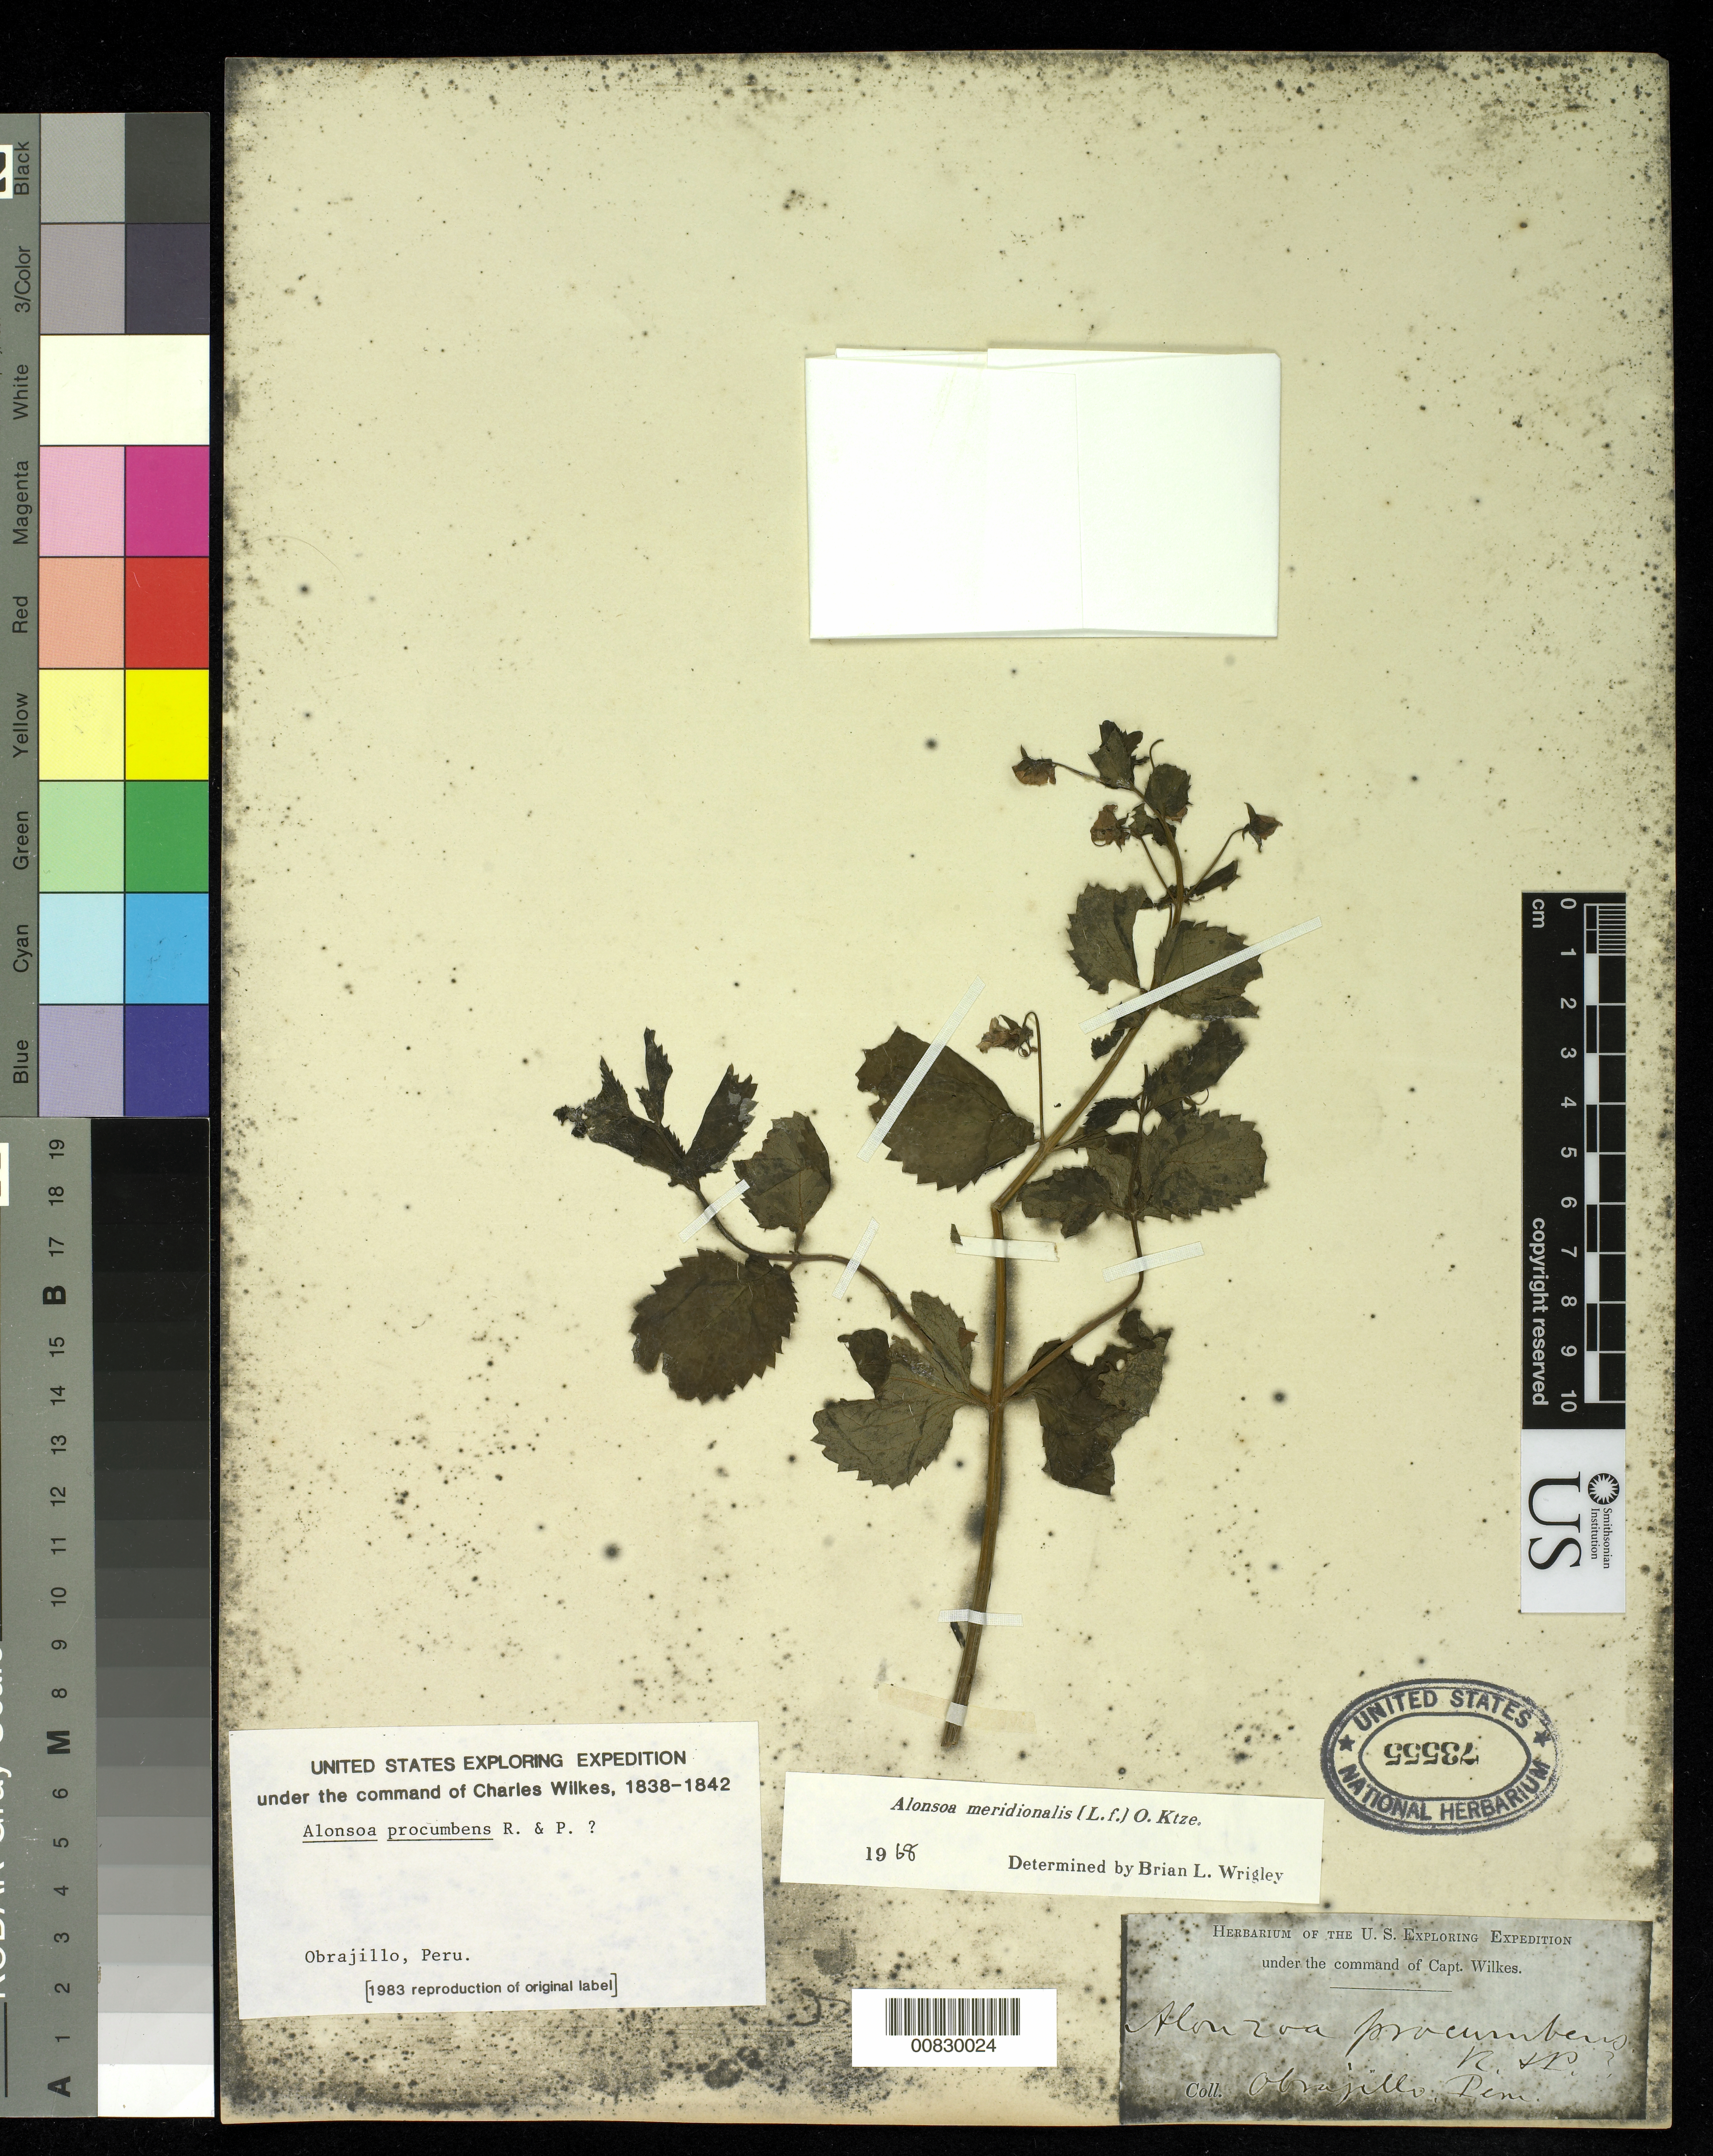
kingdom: Plantae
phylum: Tracheophyta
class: Magnoliopsida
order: Lamiales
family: Scrophulariaceae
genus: Alonsoa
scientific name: Alonsoa procumbens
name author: Ruiz & Pav.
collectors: Wilkes Explor. Exped.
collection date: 1838/1842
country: Peru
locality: Obrajillo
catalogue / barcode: US 73555